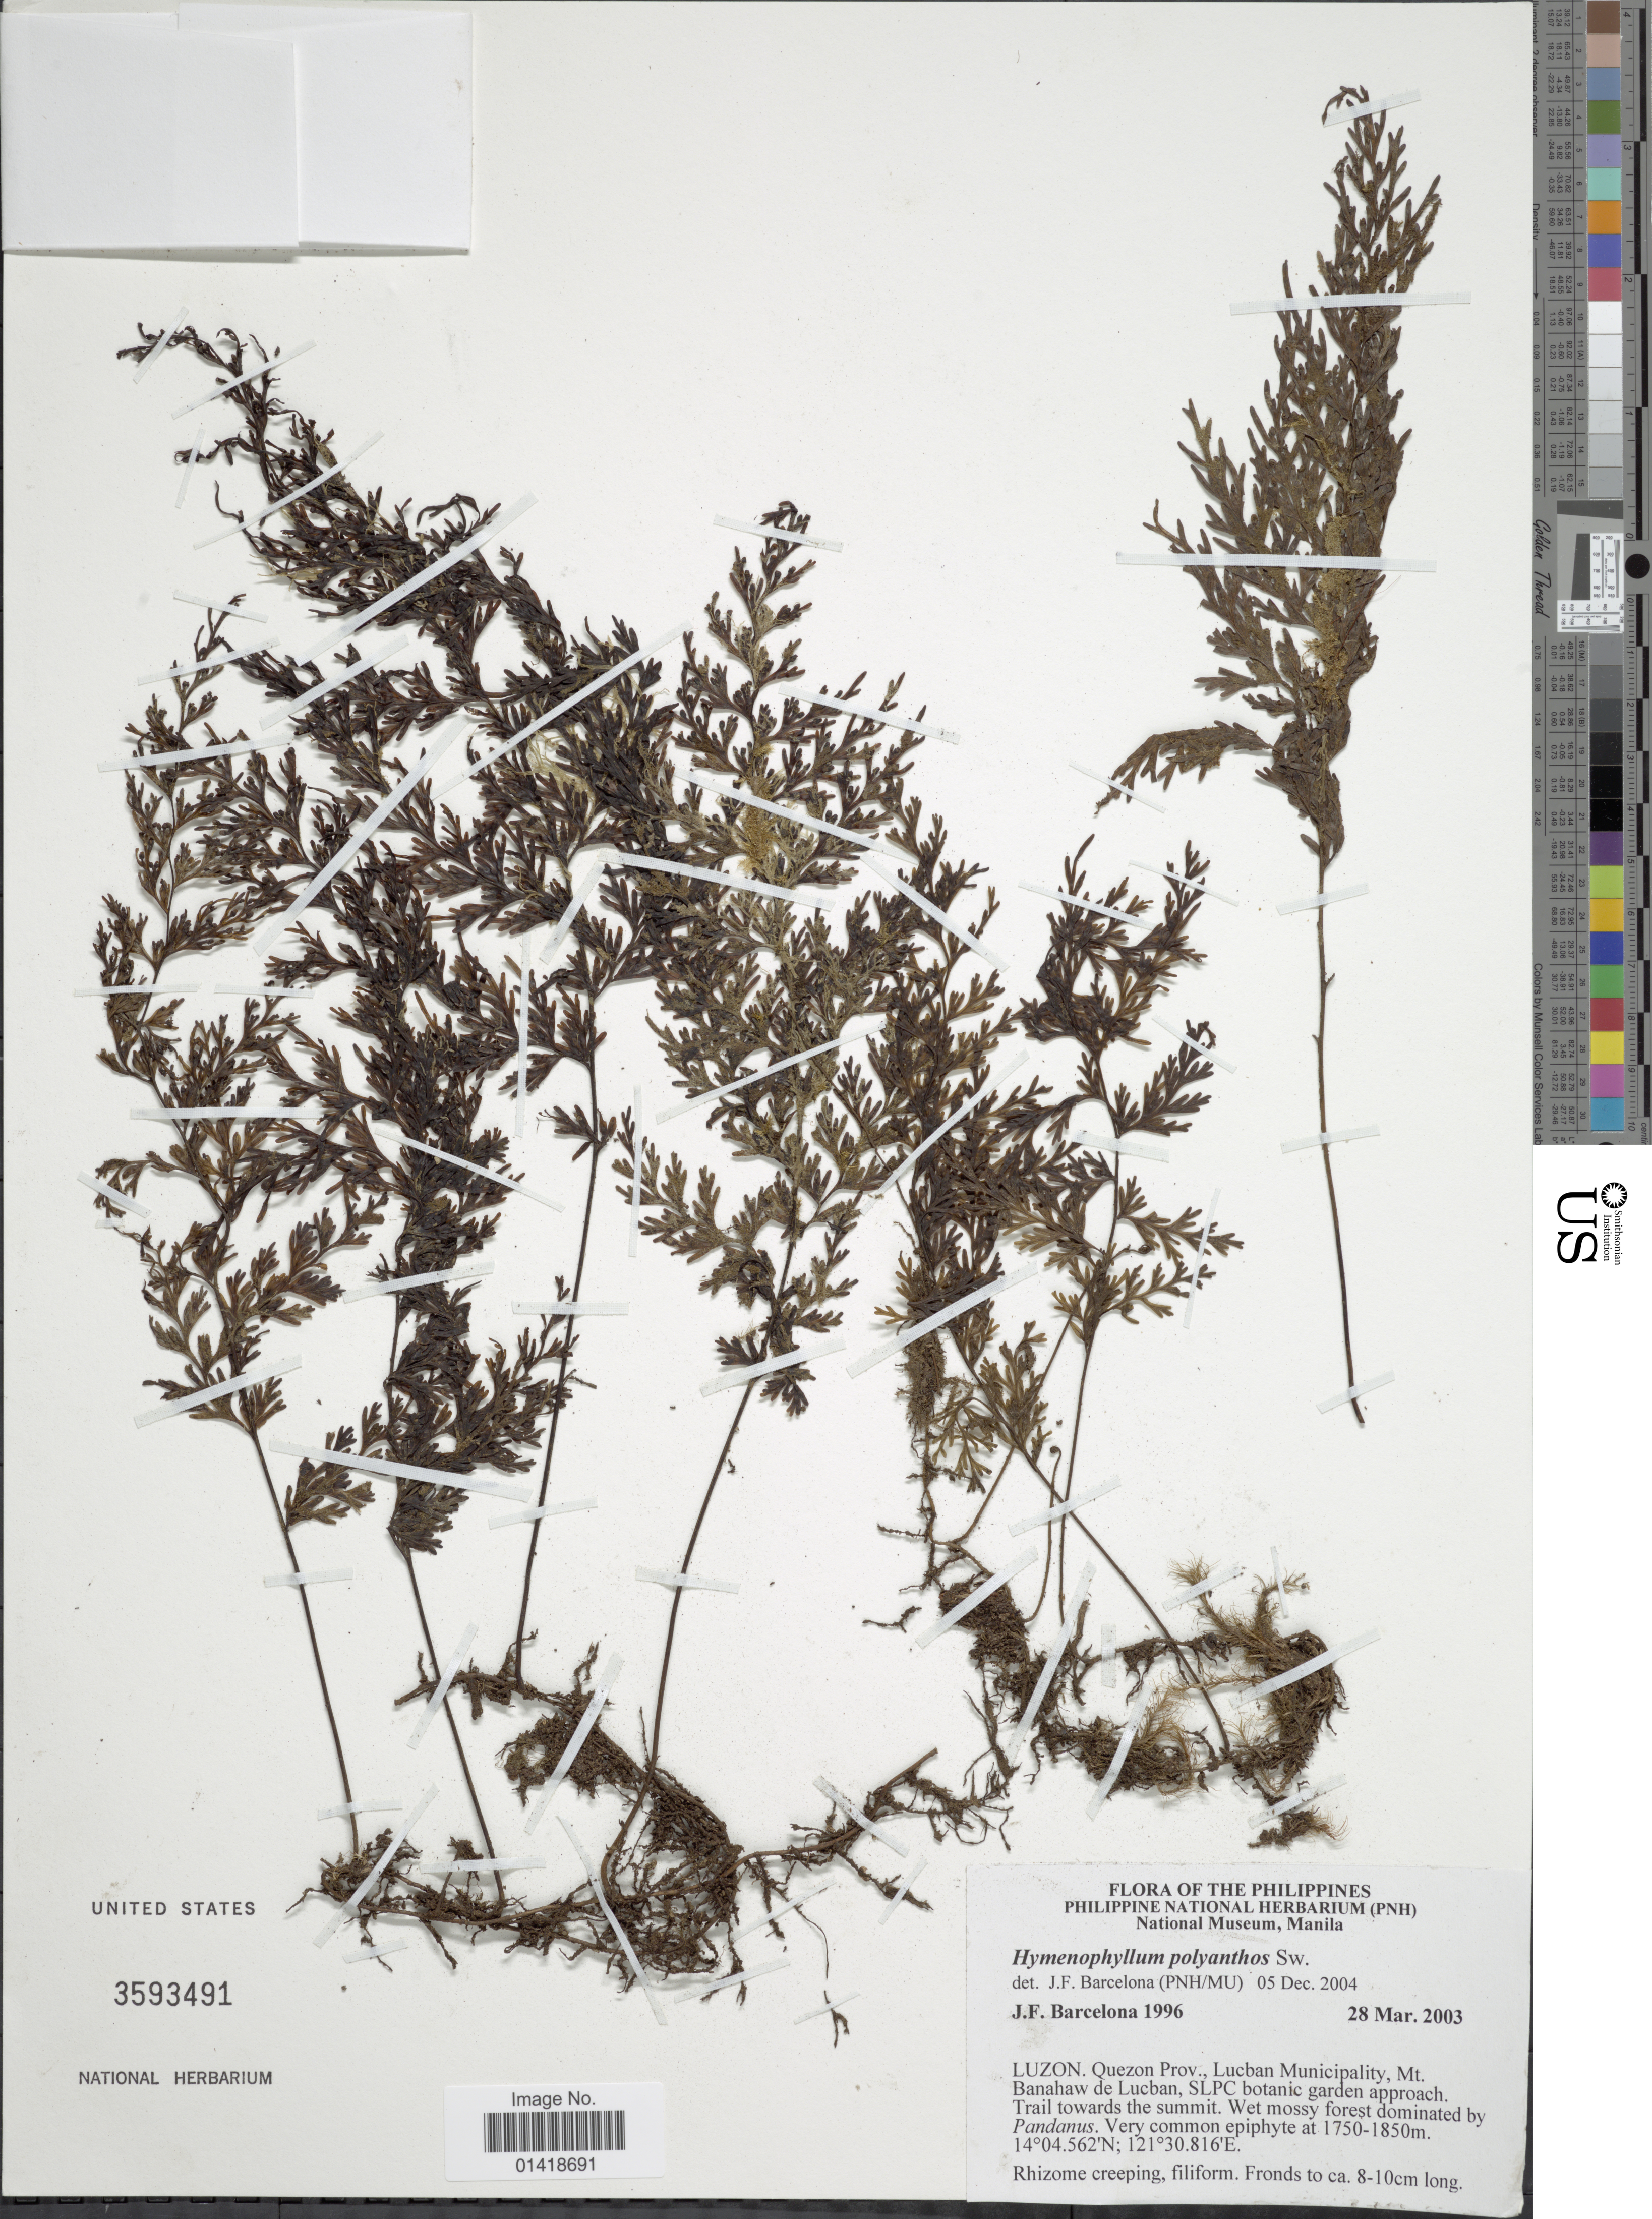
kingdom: Plantae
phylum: Tracheophyta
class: Polypodiopsida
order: Hymenophyllales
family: Hymenophyllaceae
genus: Hymenophyllum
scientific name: Hymenophyllum polyanthos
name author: (Sw.) Sw.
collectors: J. F. Barcelona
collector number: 1996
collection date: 2003-03-28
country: Philippines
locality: The Philippines. Luzon. Quezon Prov., Lucban Municipality, Mt, Banahaw de Lucban, SLPC botanic garden approach. Trail towards the summit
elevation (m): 1750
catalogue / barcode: US 3593491